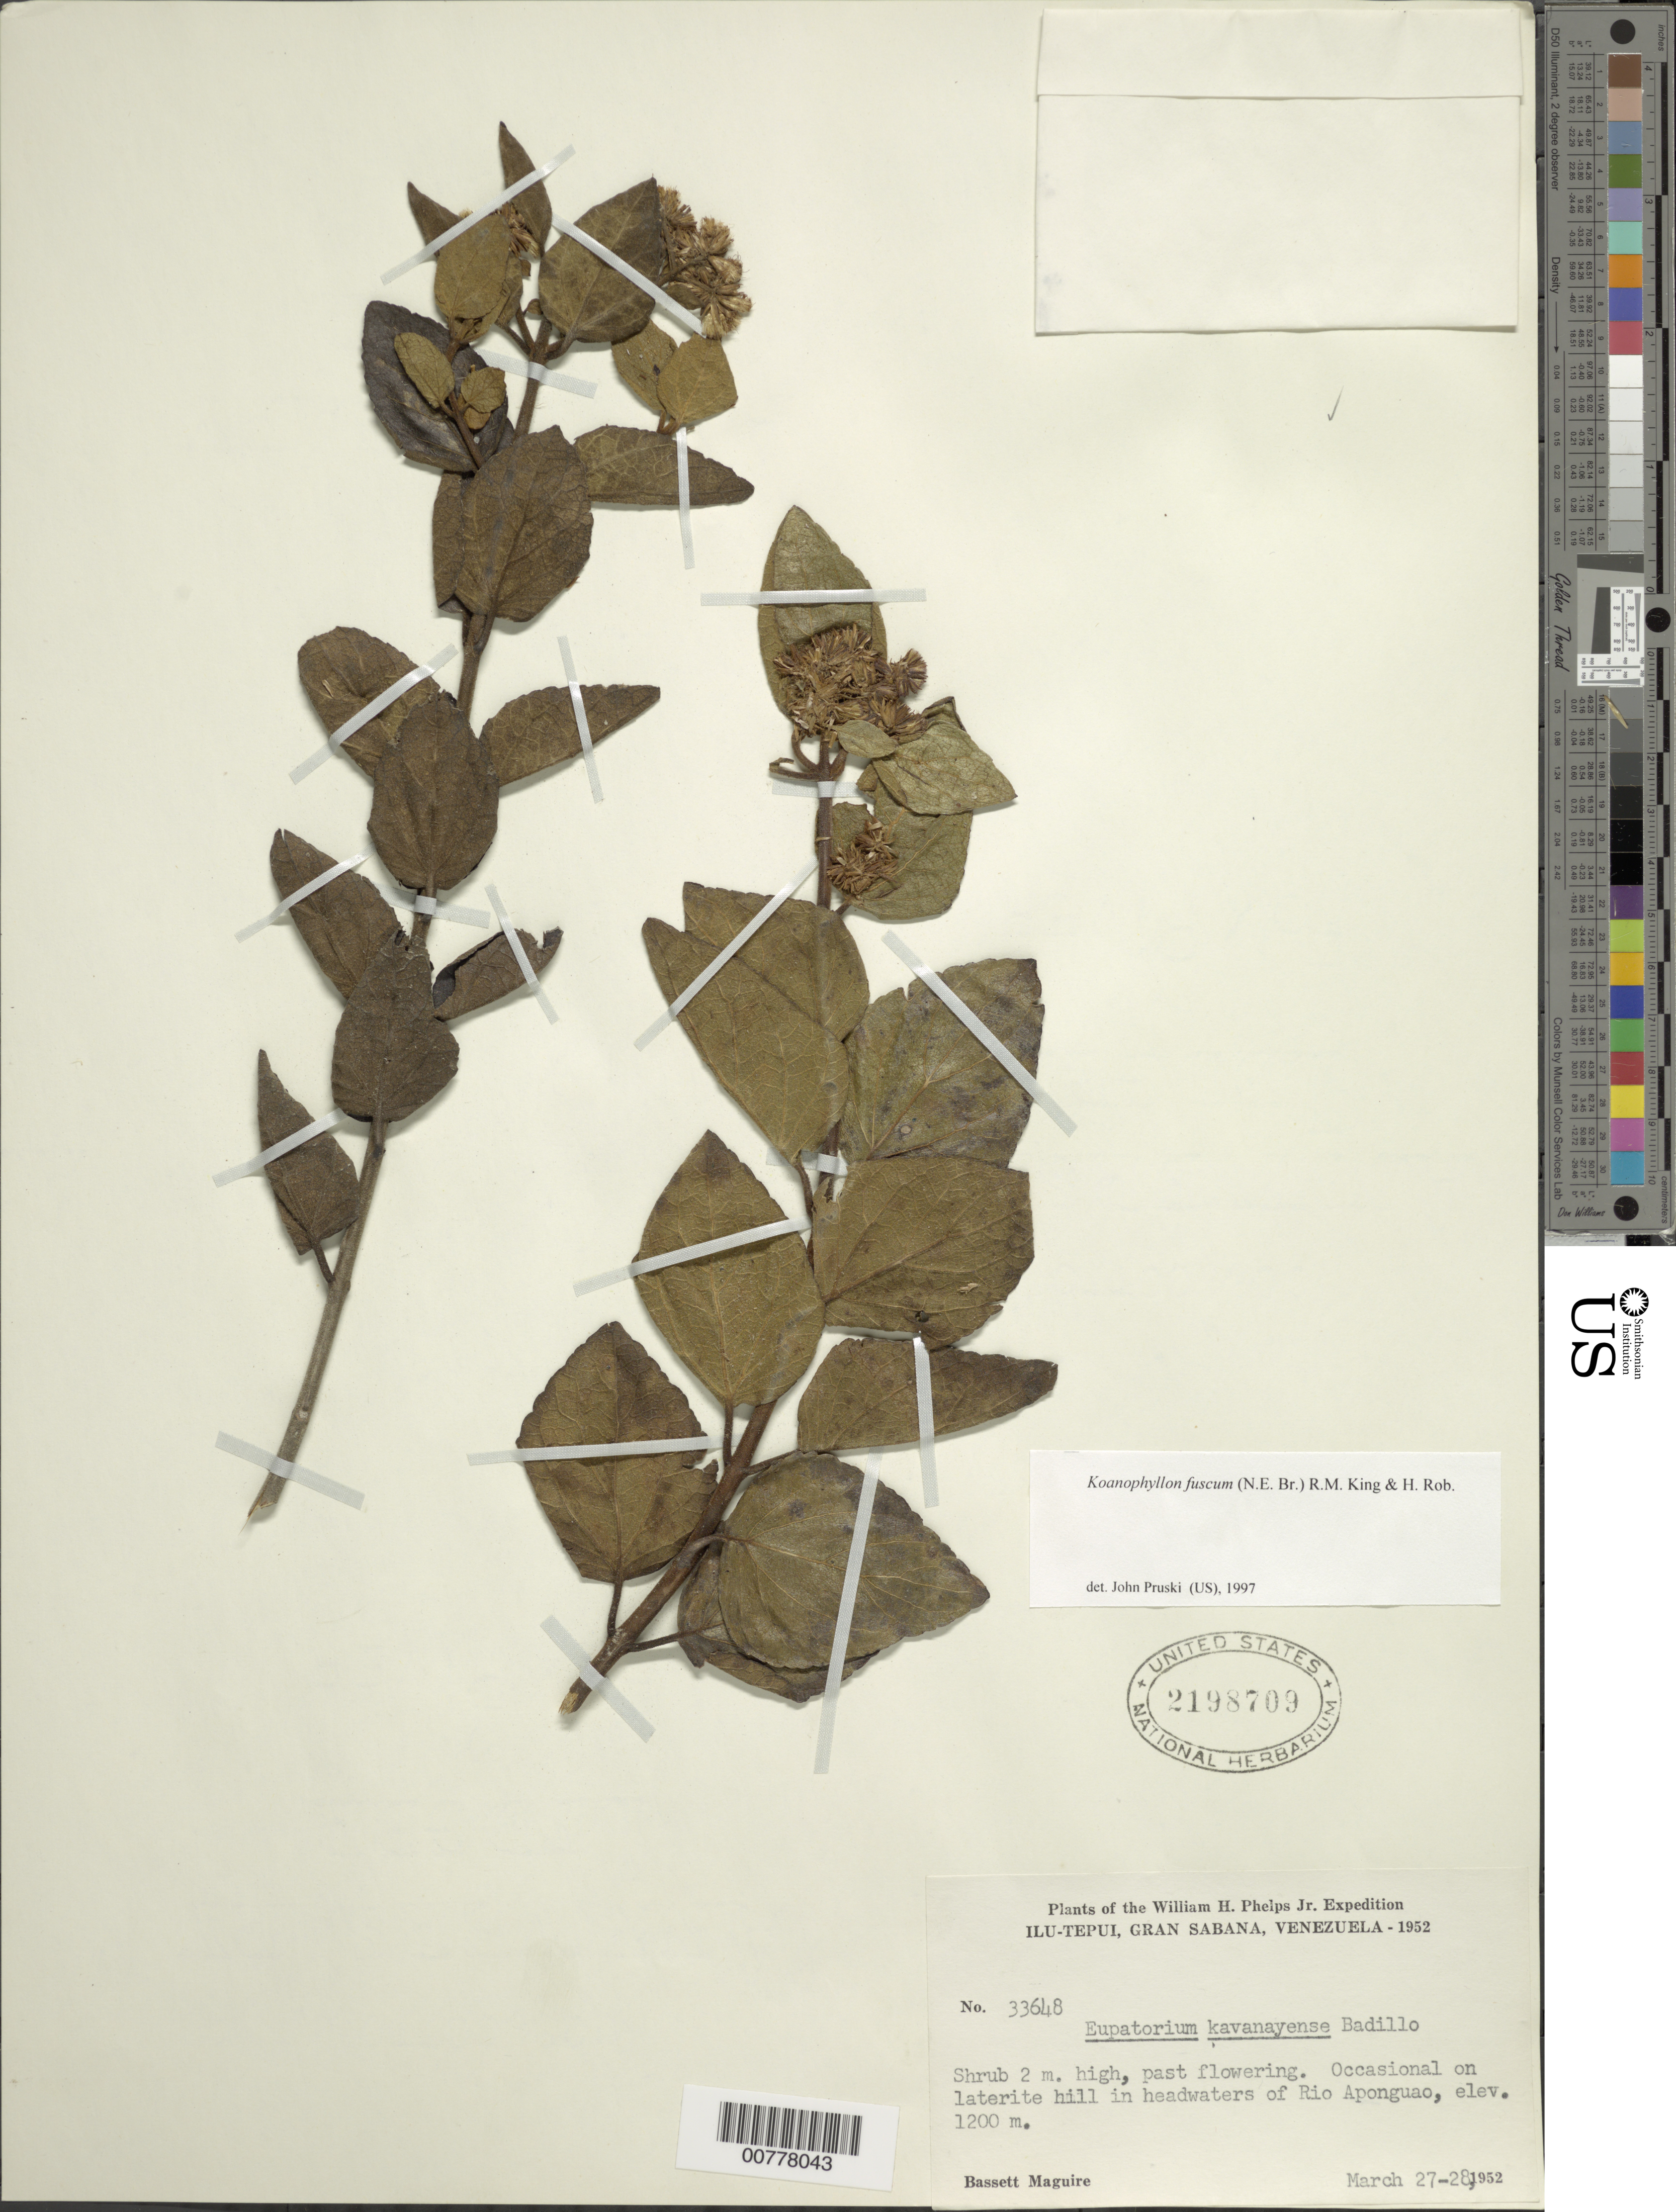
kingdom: Plantae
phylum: Tracheophyta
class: Magnoliopsida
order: Asterales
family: Asteraceae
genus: Koanophyllon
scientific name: Koanophyllon fuscum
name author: (N.E. Br.) R.M. King & H. Rob.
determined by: Pruski, J. F.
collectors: B. Maguire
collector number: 33648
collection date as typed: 27-Mar-52 to 28-Mar-52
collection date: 1952-03-27/1952-03-28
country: Venezuela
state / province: Bolívar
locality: Gran Sabana, Ilu-tepuí, headwaters of Río Aponguao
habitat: Laterite hill near river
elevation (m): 1200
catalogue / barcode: US 2198709